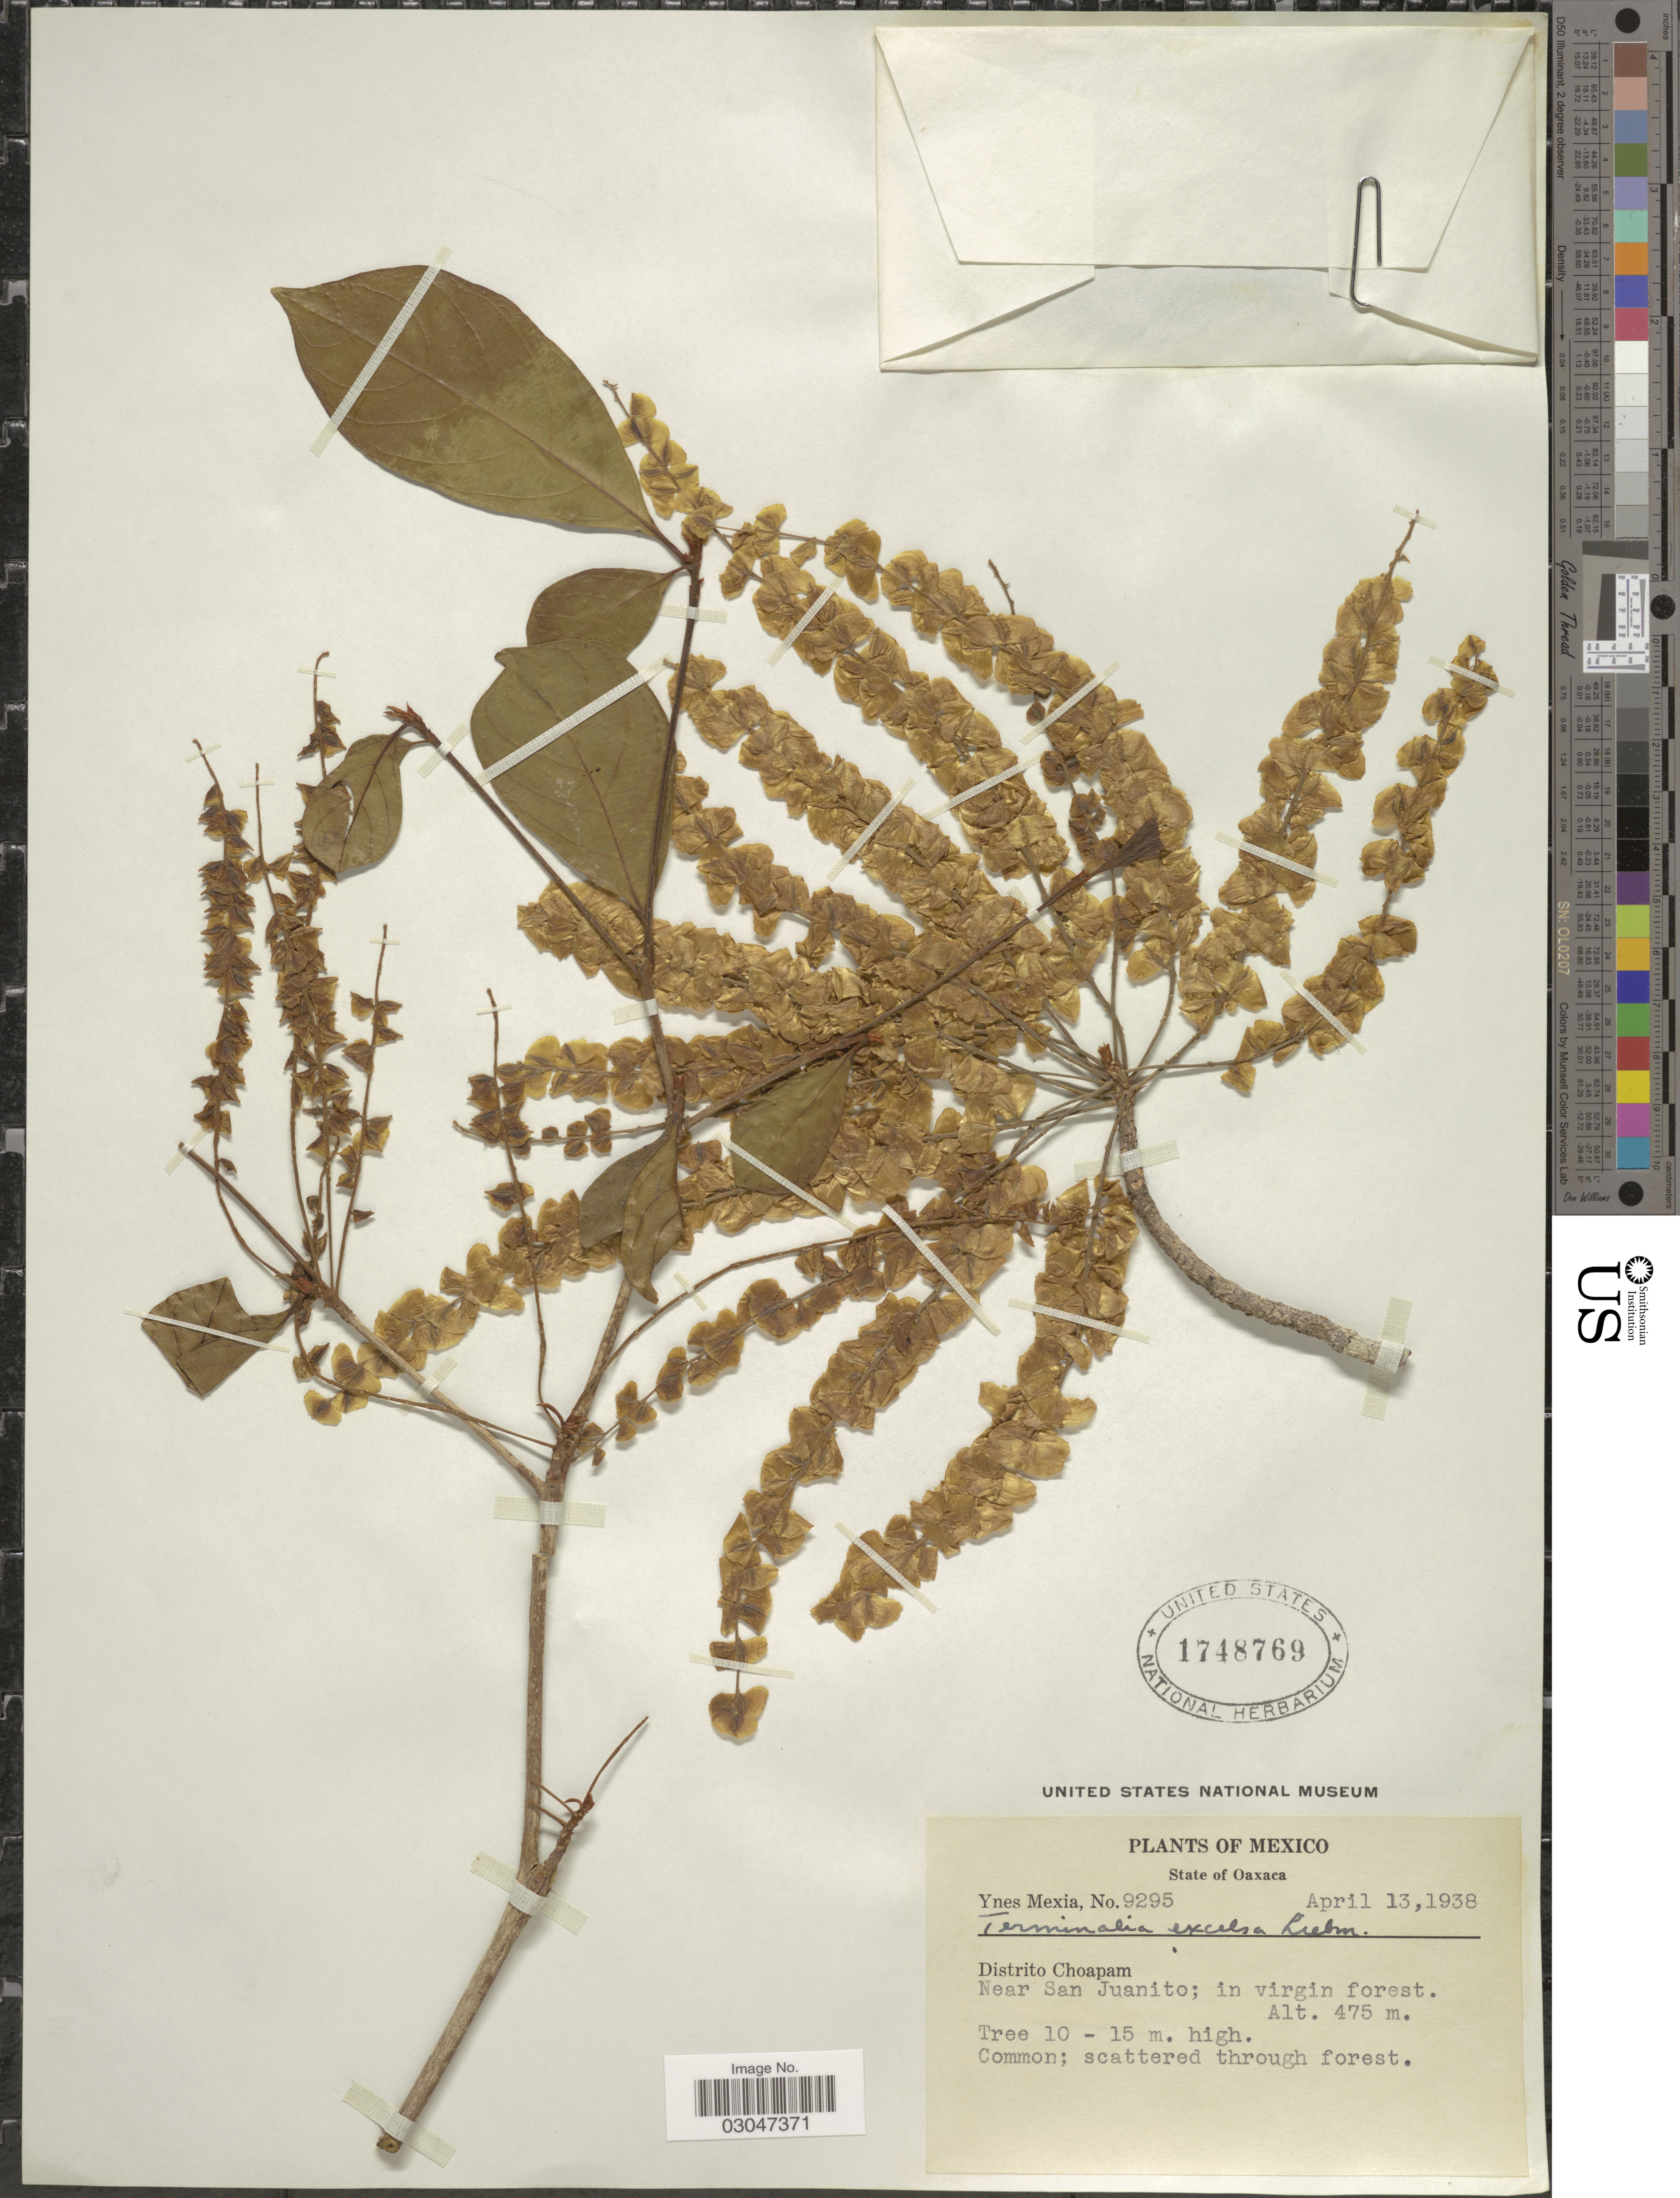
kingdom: Plantae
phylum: Tracheophyta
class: Magnoliopsida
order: Myrtales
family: Combretaceae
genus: Terminalia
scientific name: Terminalia amazonia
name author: (J.F. Gmel.) Exell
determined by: Stace, C. A.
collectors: Y. Mexia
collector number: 9295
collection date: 1935-04-13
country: Mexico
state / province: Oaxaca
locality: Distrito Choapam. Near San Juanito; in virgin forest.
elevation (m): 475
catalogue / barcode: US 1748769